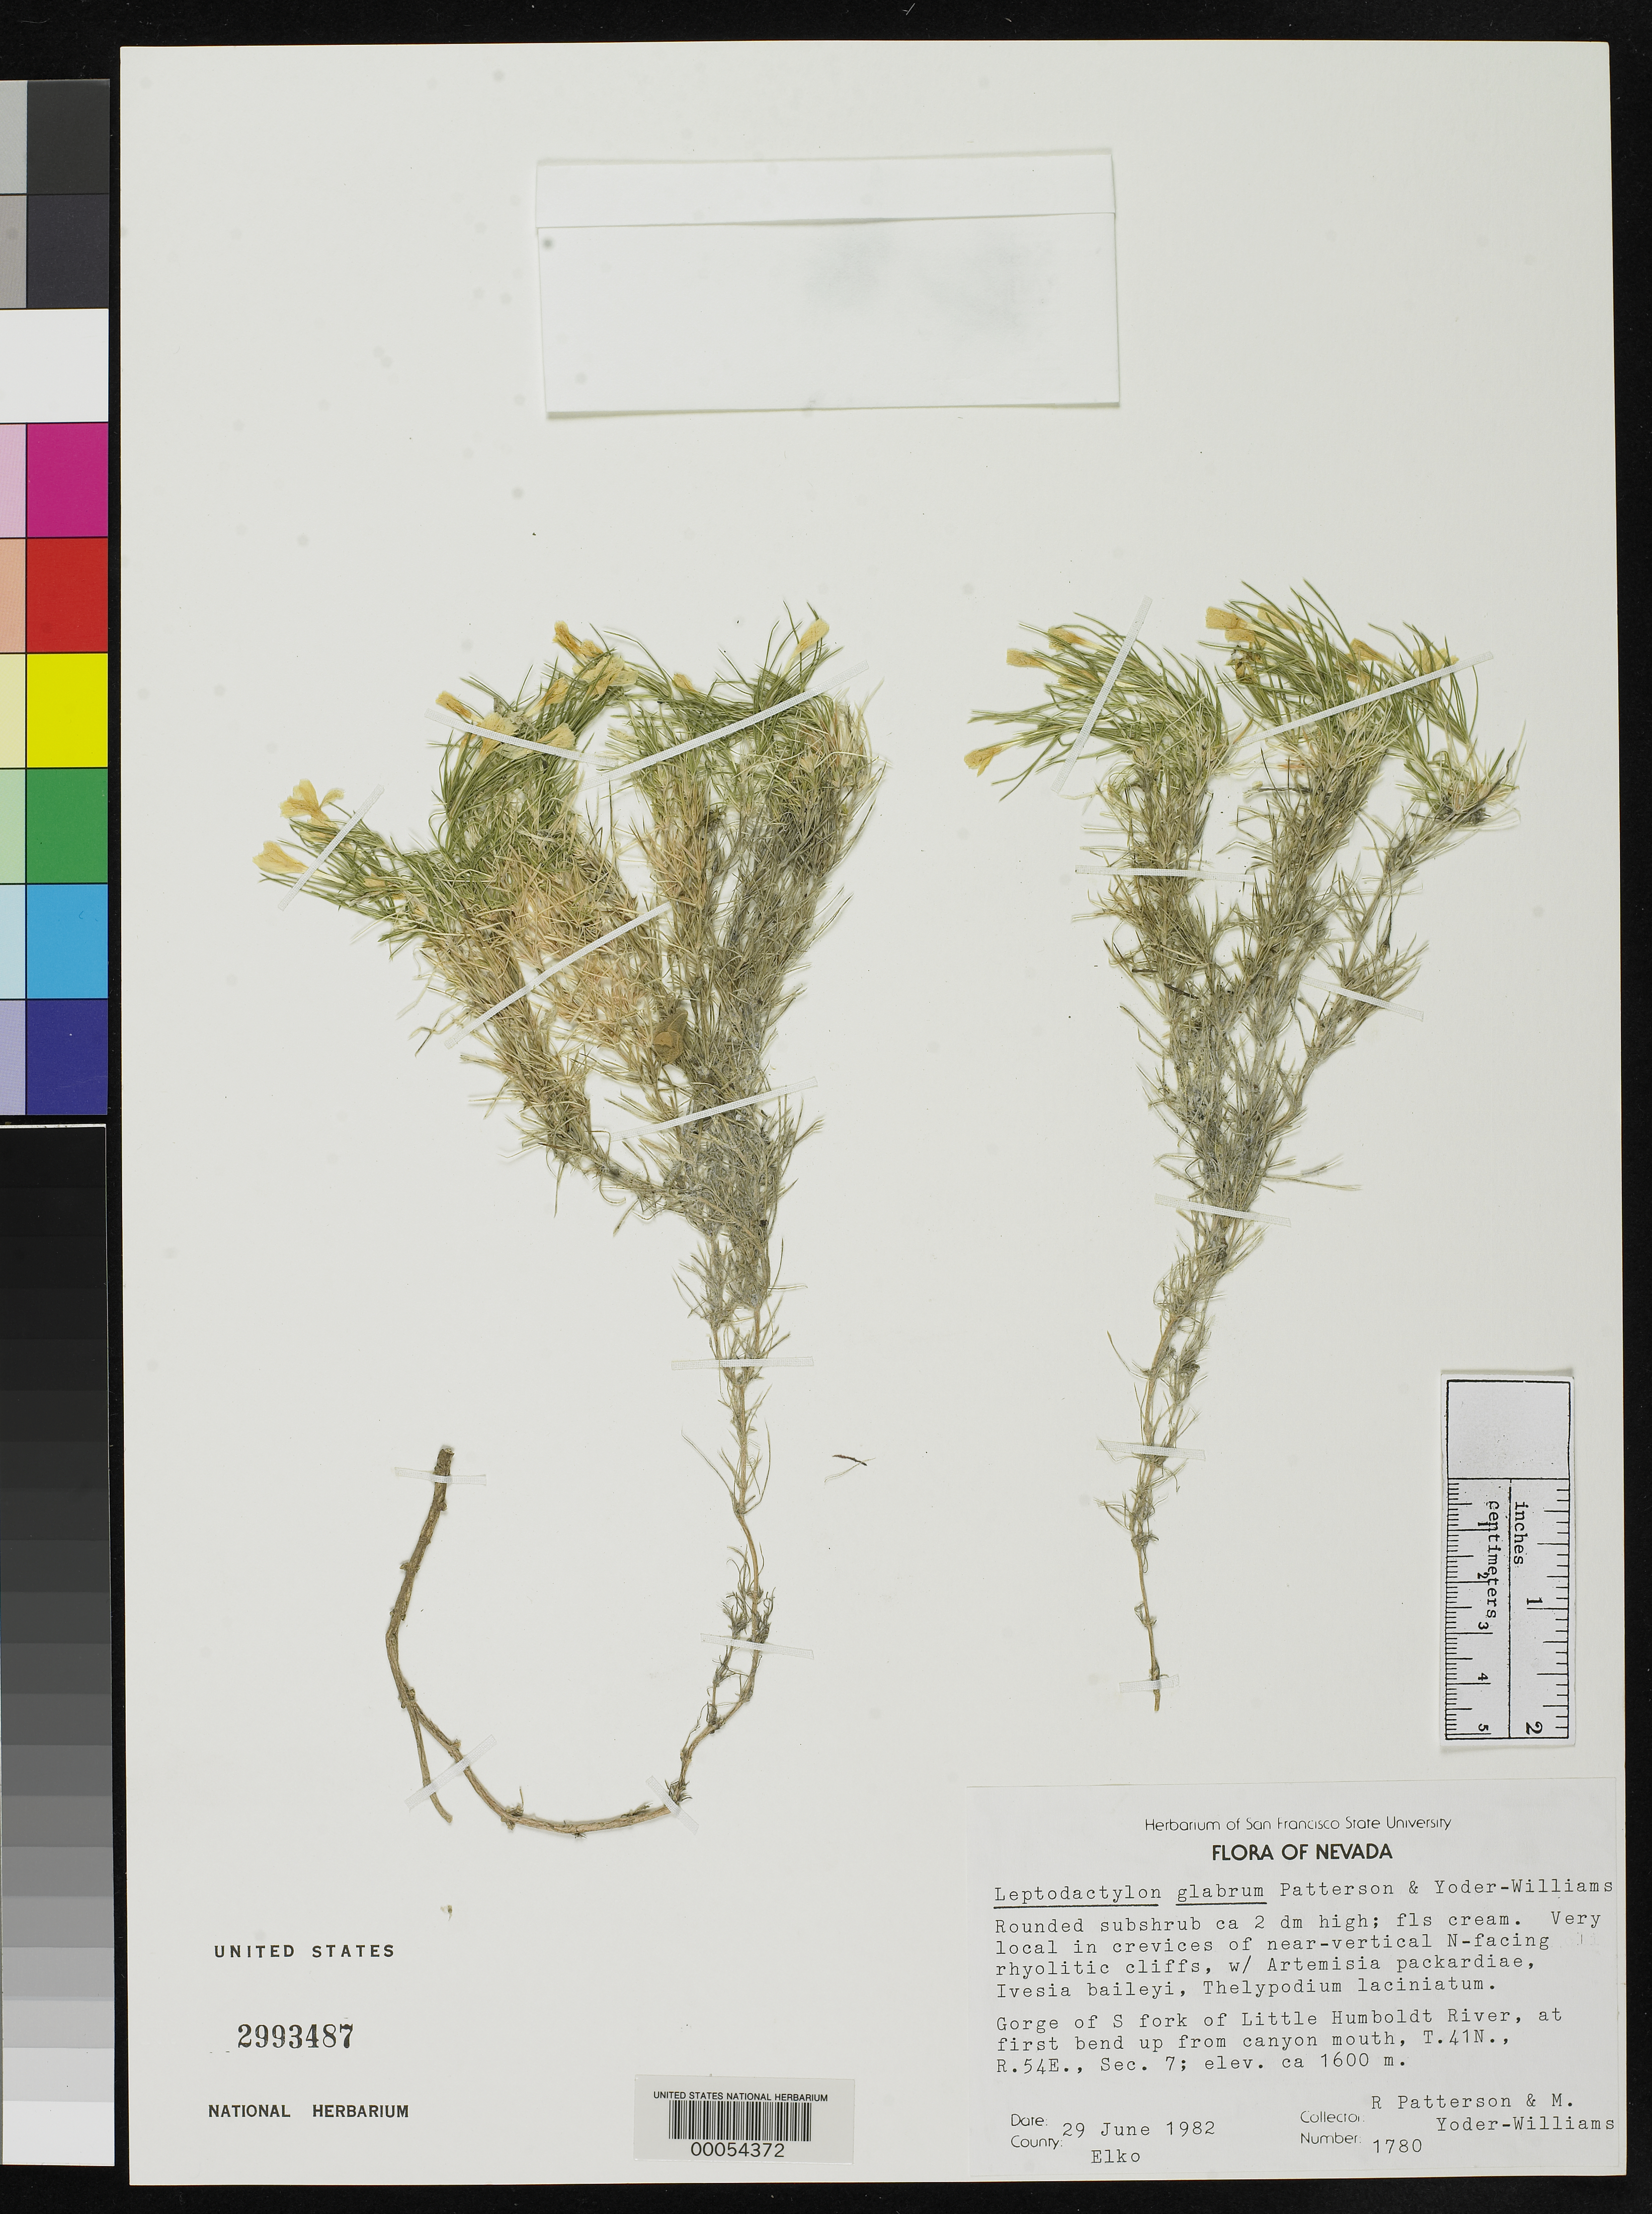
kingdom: Plantae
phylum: Tracheophyta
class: Magnoliopsida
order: Ericales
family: Polemoniaceae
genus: Leptodactylon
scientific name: Leptodactylon glabrum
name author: R. Patt. & Yoder-Will.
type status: Isotype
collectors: R. Patterson & M. P. Yoder-Williams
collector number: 1780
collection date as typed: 29 Jun 1982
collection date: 1982-06-29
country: United States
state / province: Nevada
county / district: Elko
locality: Gorge of S fork of Little Humboldt River, at first bend up from canyon mouth.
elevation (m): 1600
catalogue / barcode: US 2993487